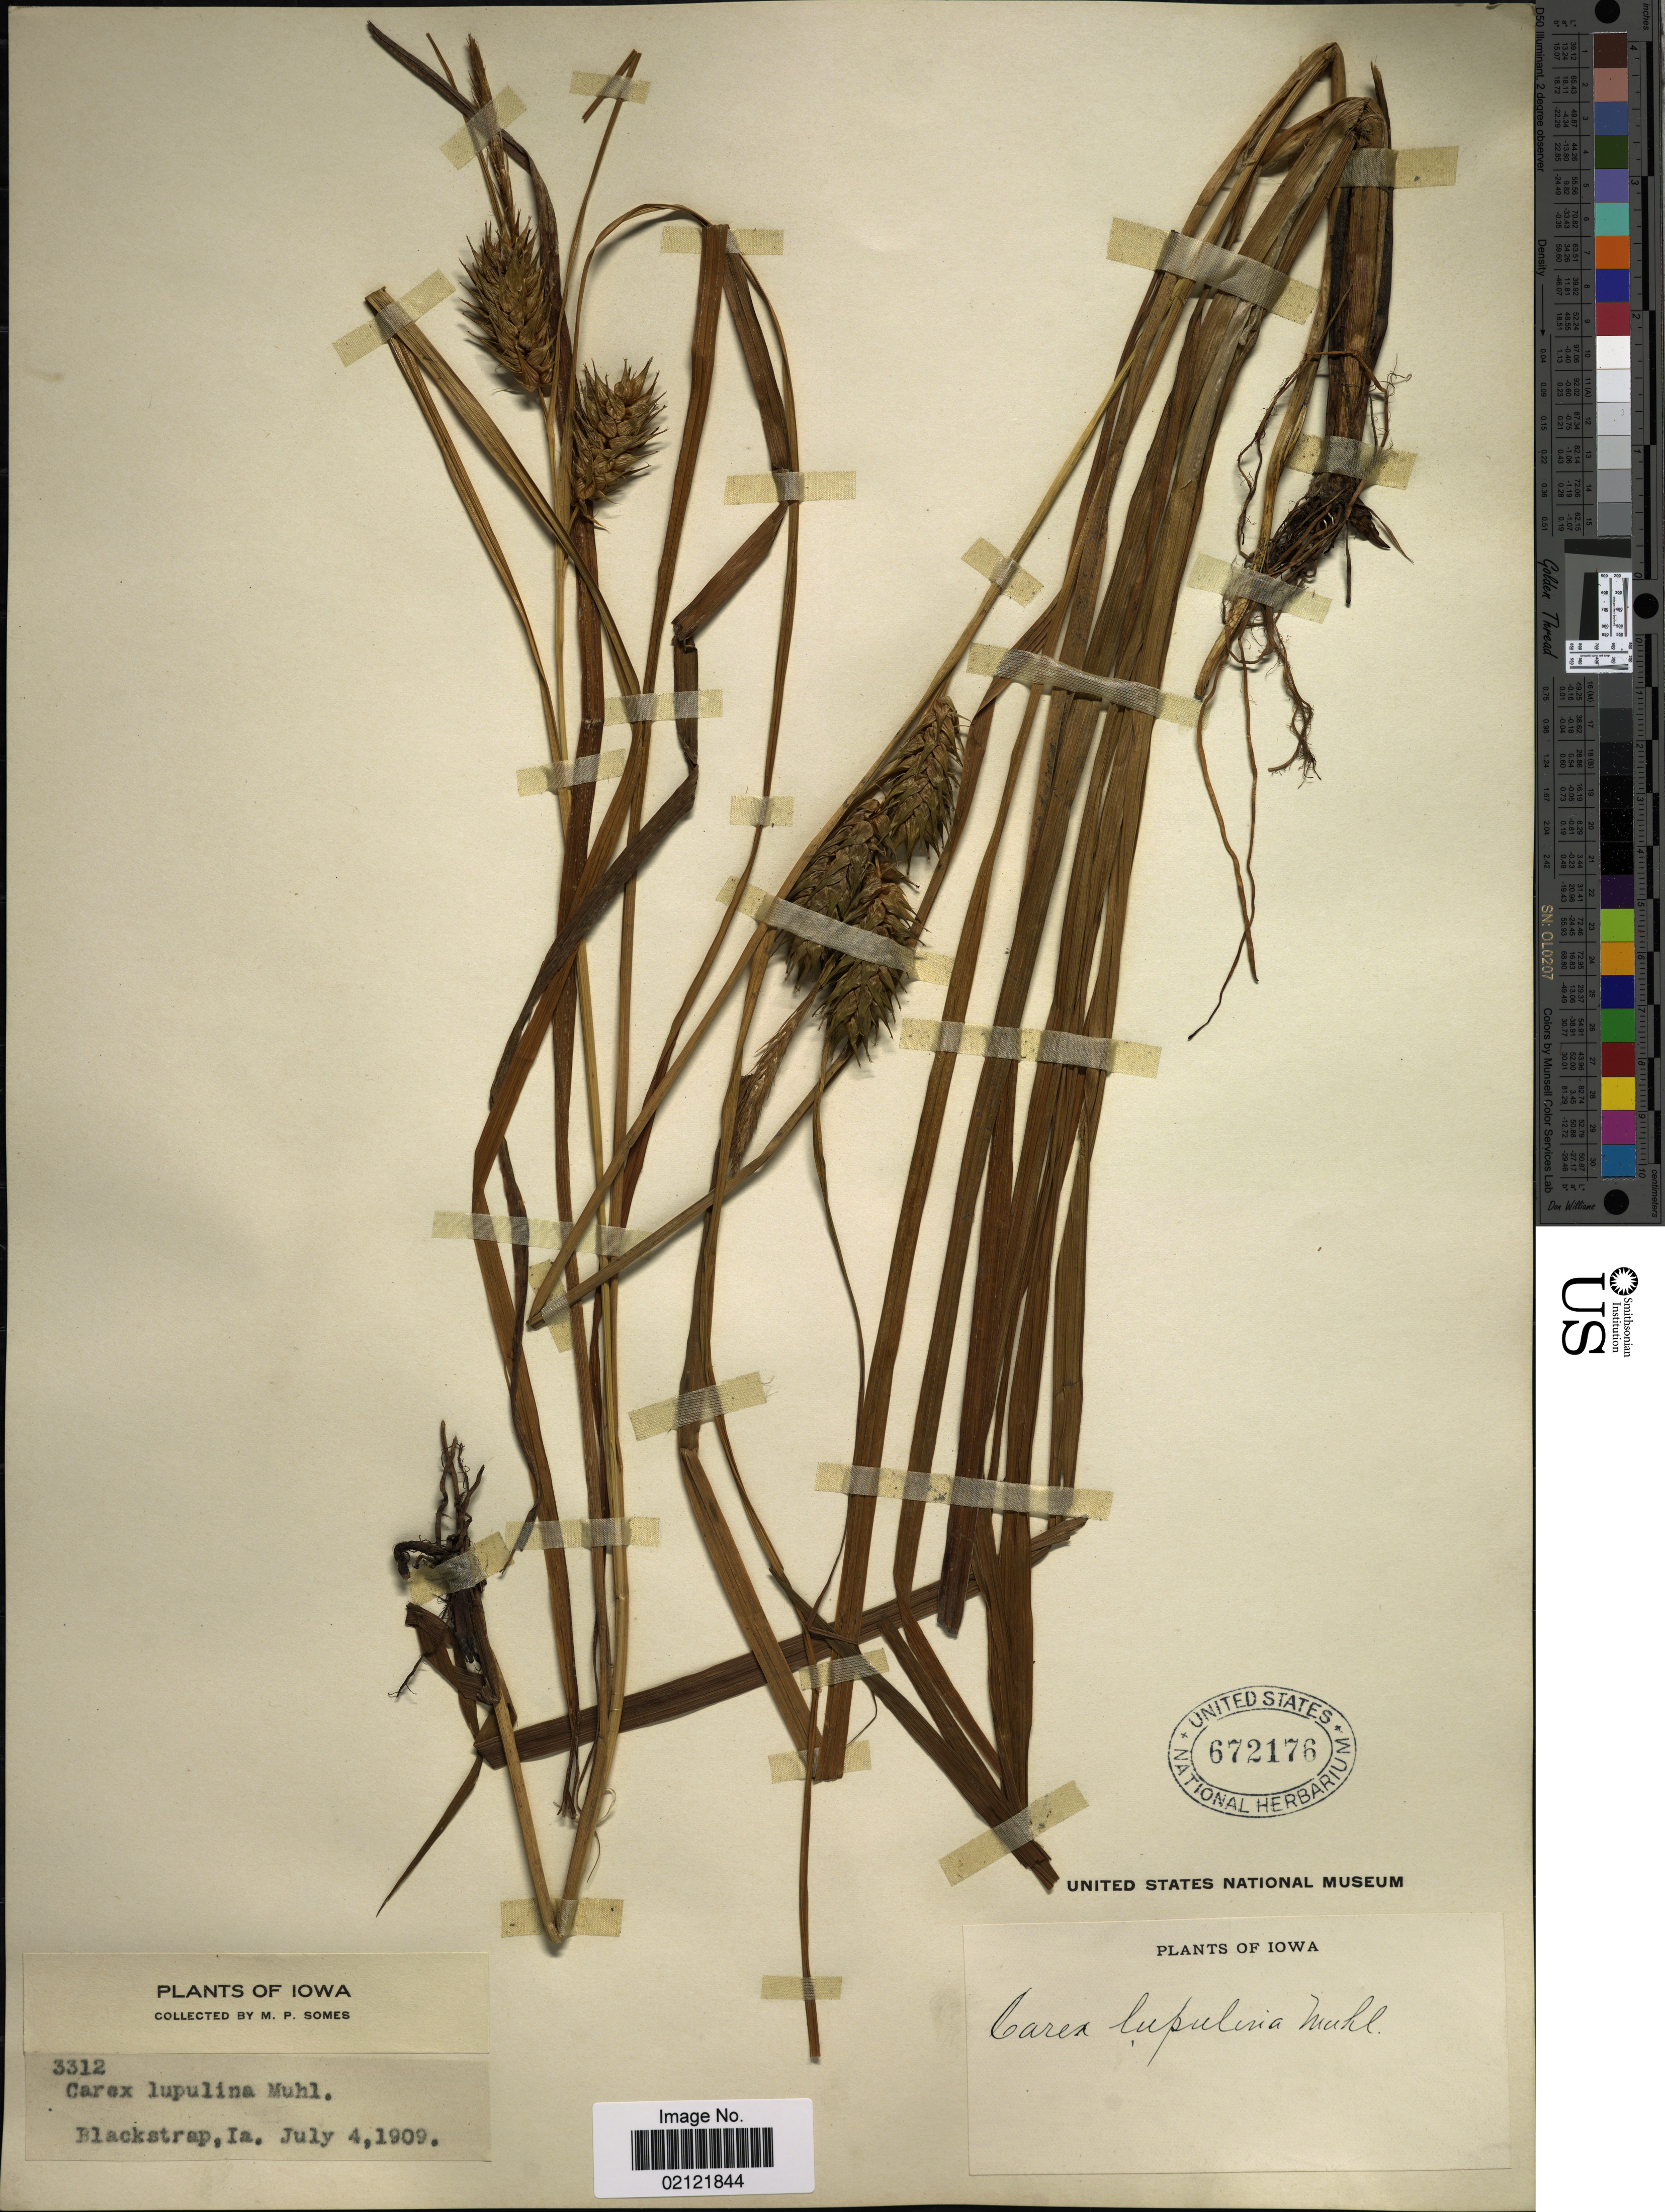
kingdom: Plantae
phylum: Tracheophyta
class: Liliopsida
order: Poales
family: Cyperaceae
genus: Carex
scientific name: Carex lupulina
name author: Muhl. ex Willd.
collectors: M. Somes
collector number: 3312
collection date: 1909-07-04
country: United States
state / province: Iowa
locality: Blackstrap, Ia.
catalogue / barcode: US 672176